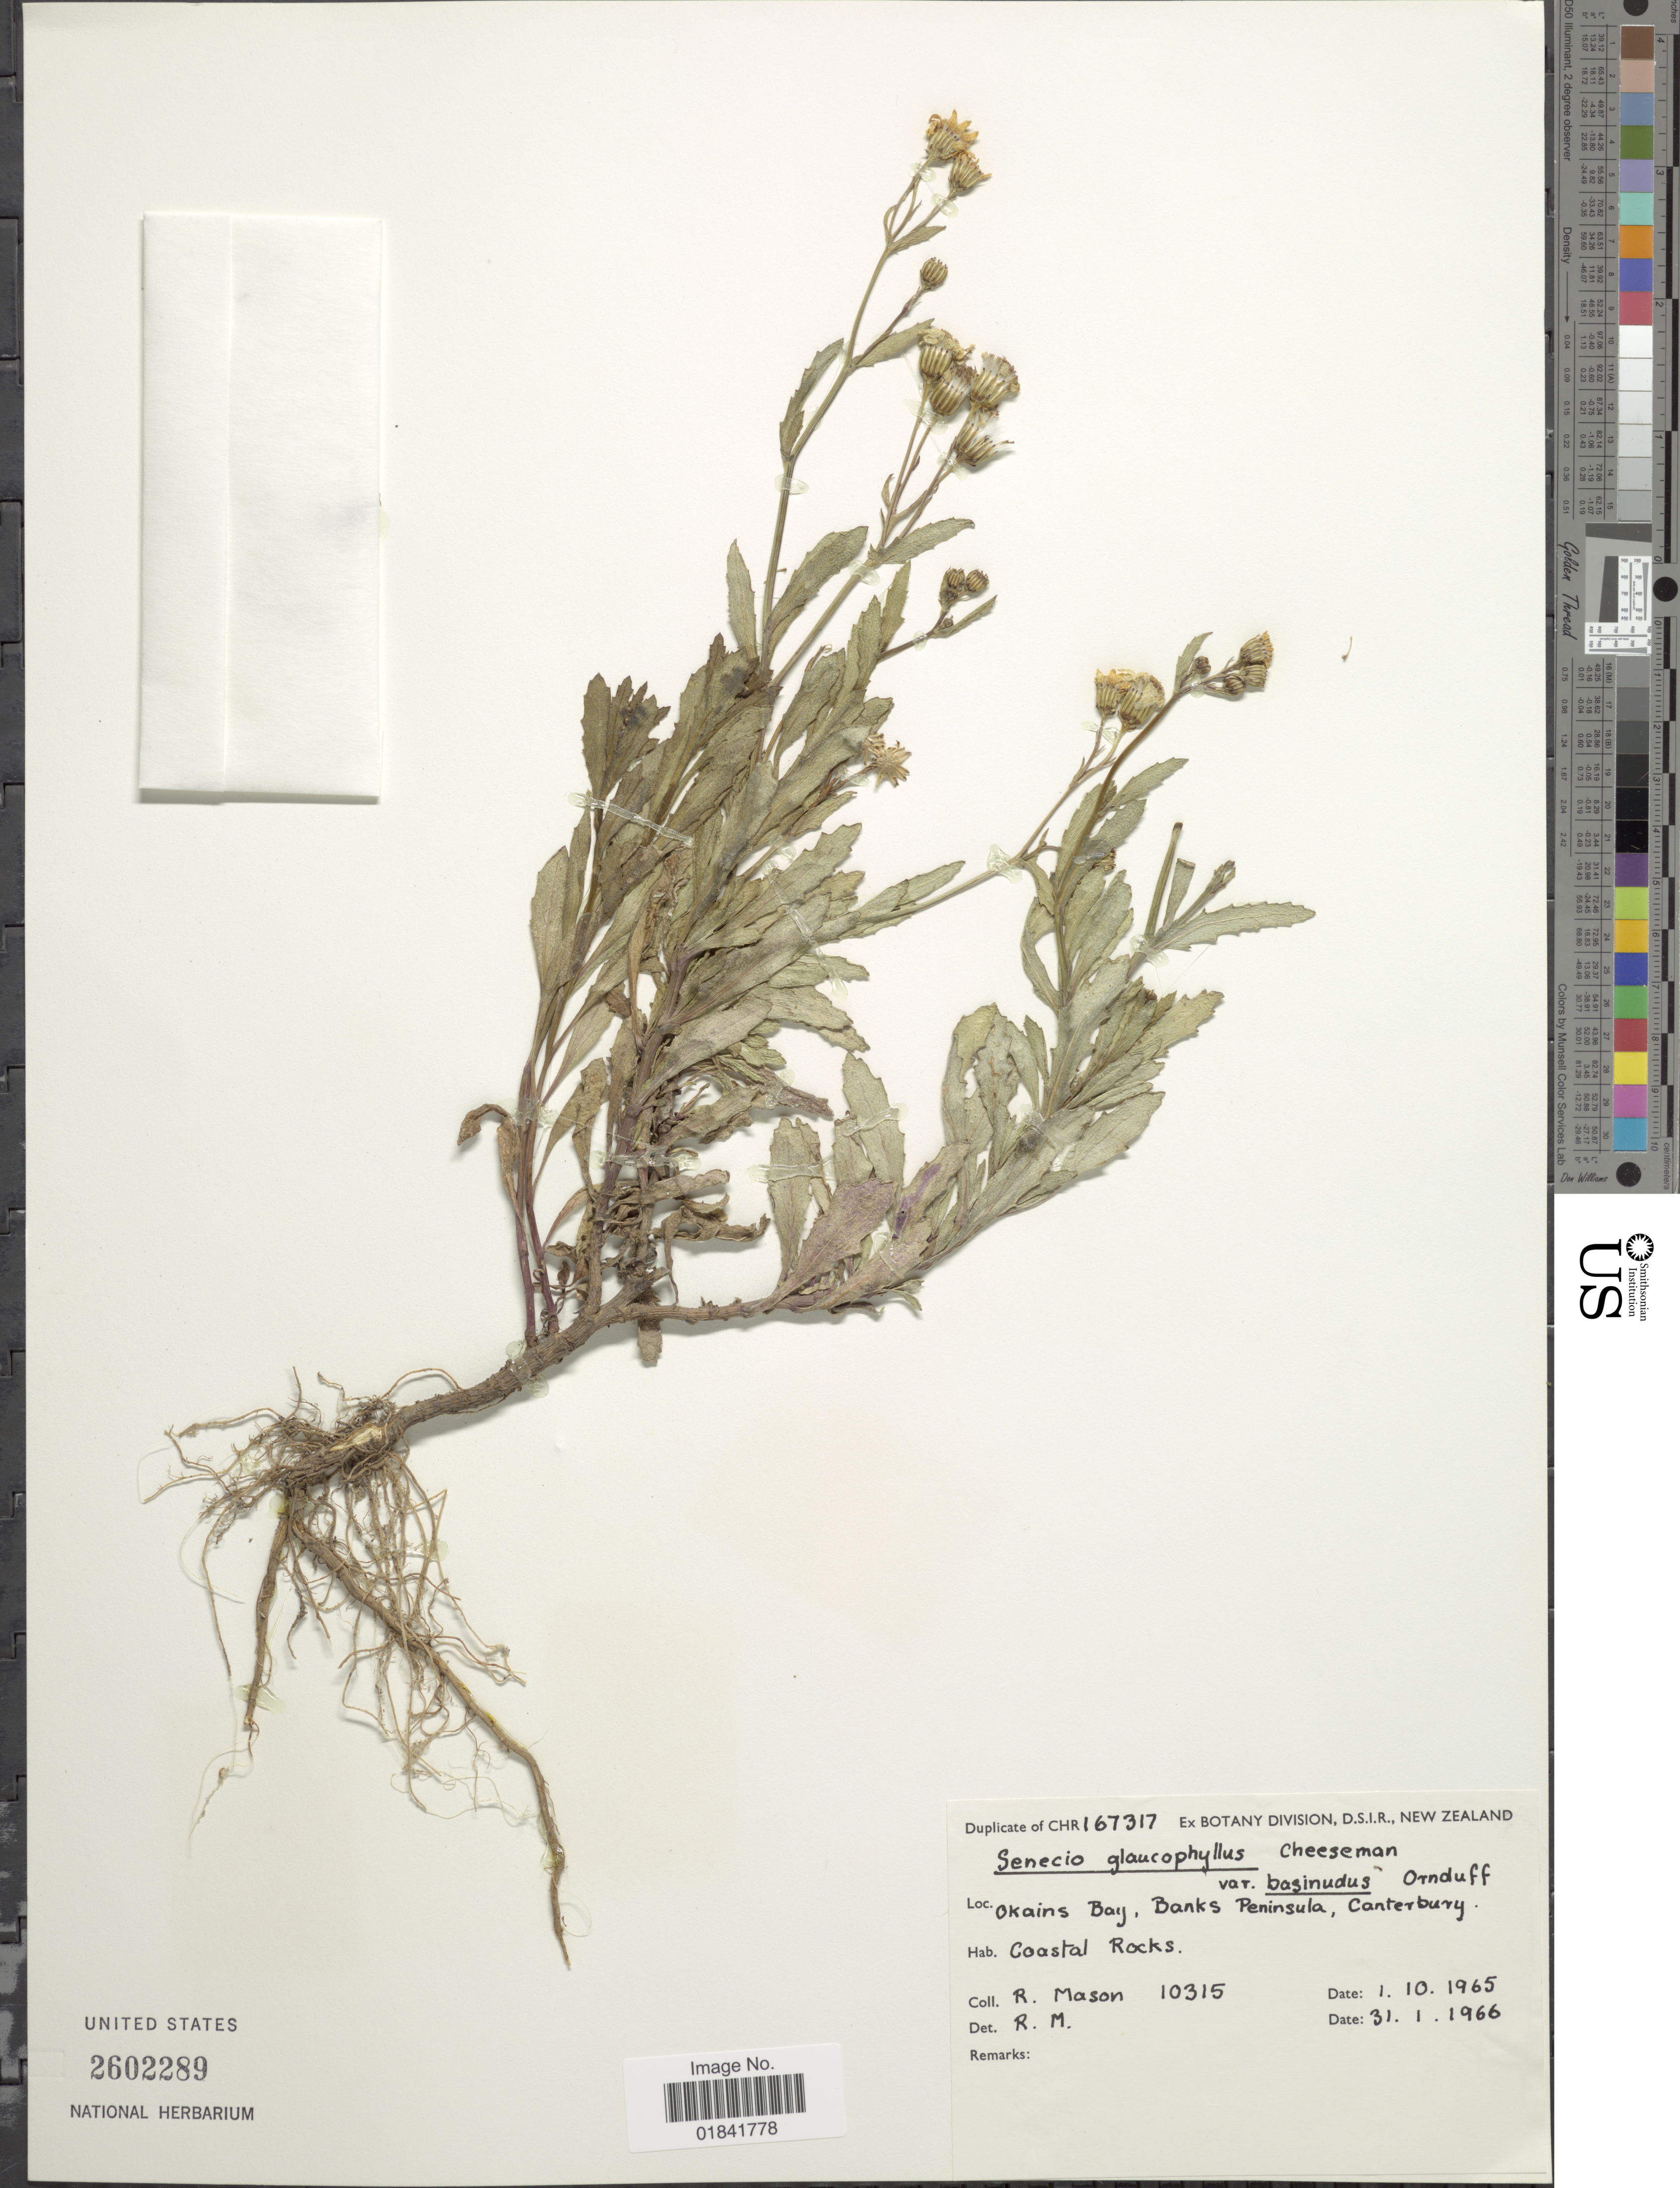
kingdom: Plantae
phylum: Tracheophyta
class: Magnoliopsida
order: Asterales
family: Asteraceae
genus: Senecio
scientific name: Senecio glaucophyllus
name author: Cheeseman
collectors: R. Mason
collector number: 10315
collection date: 1965-10-01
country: New Zealand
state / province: Canterbury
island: South Island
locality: Okains Bay, Banks Peninsula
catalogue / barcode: US 2602289